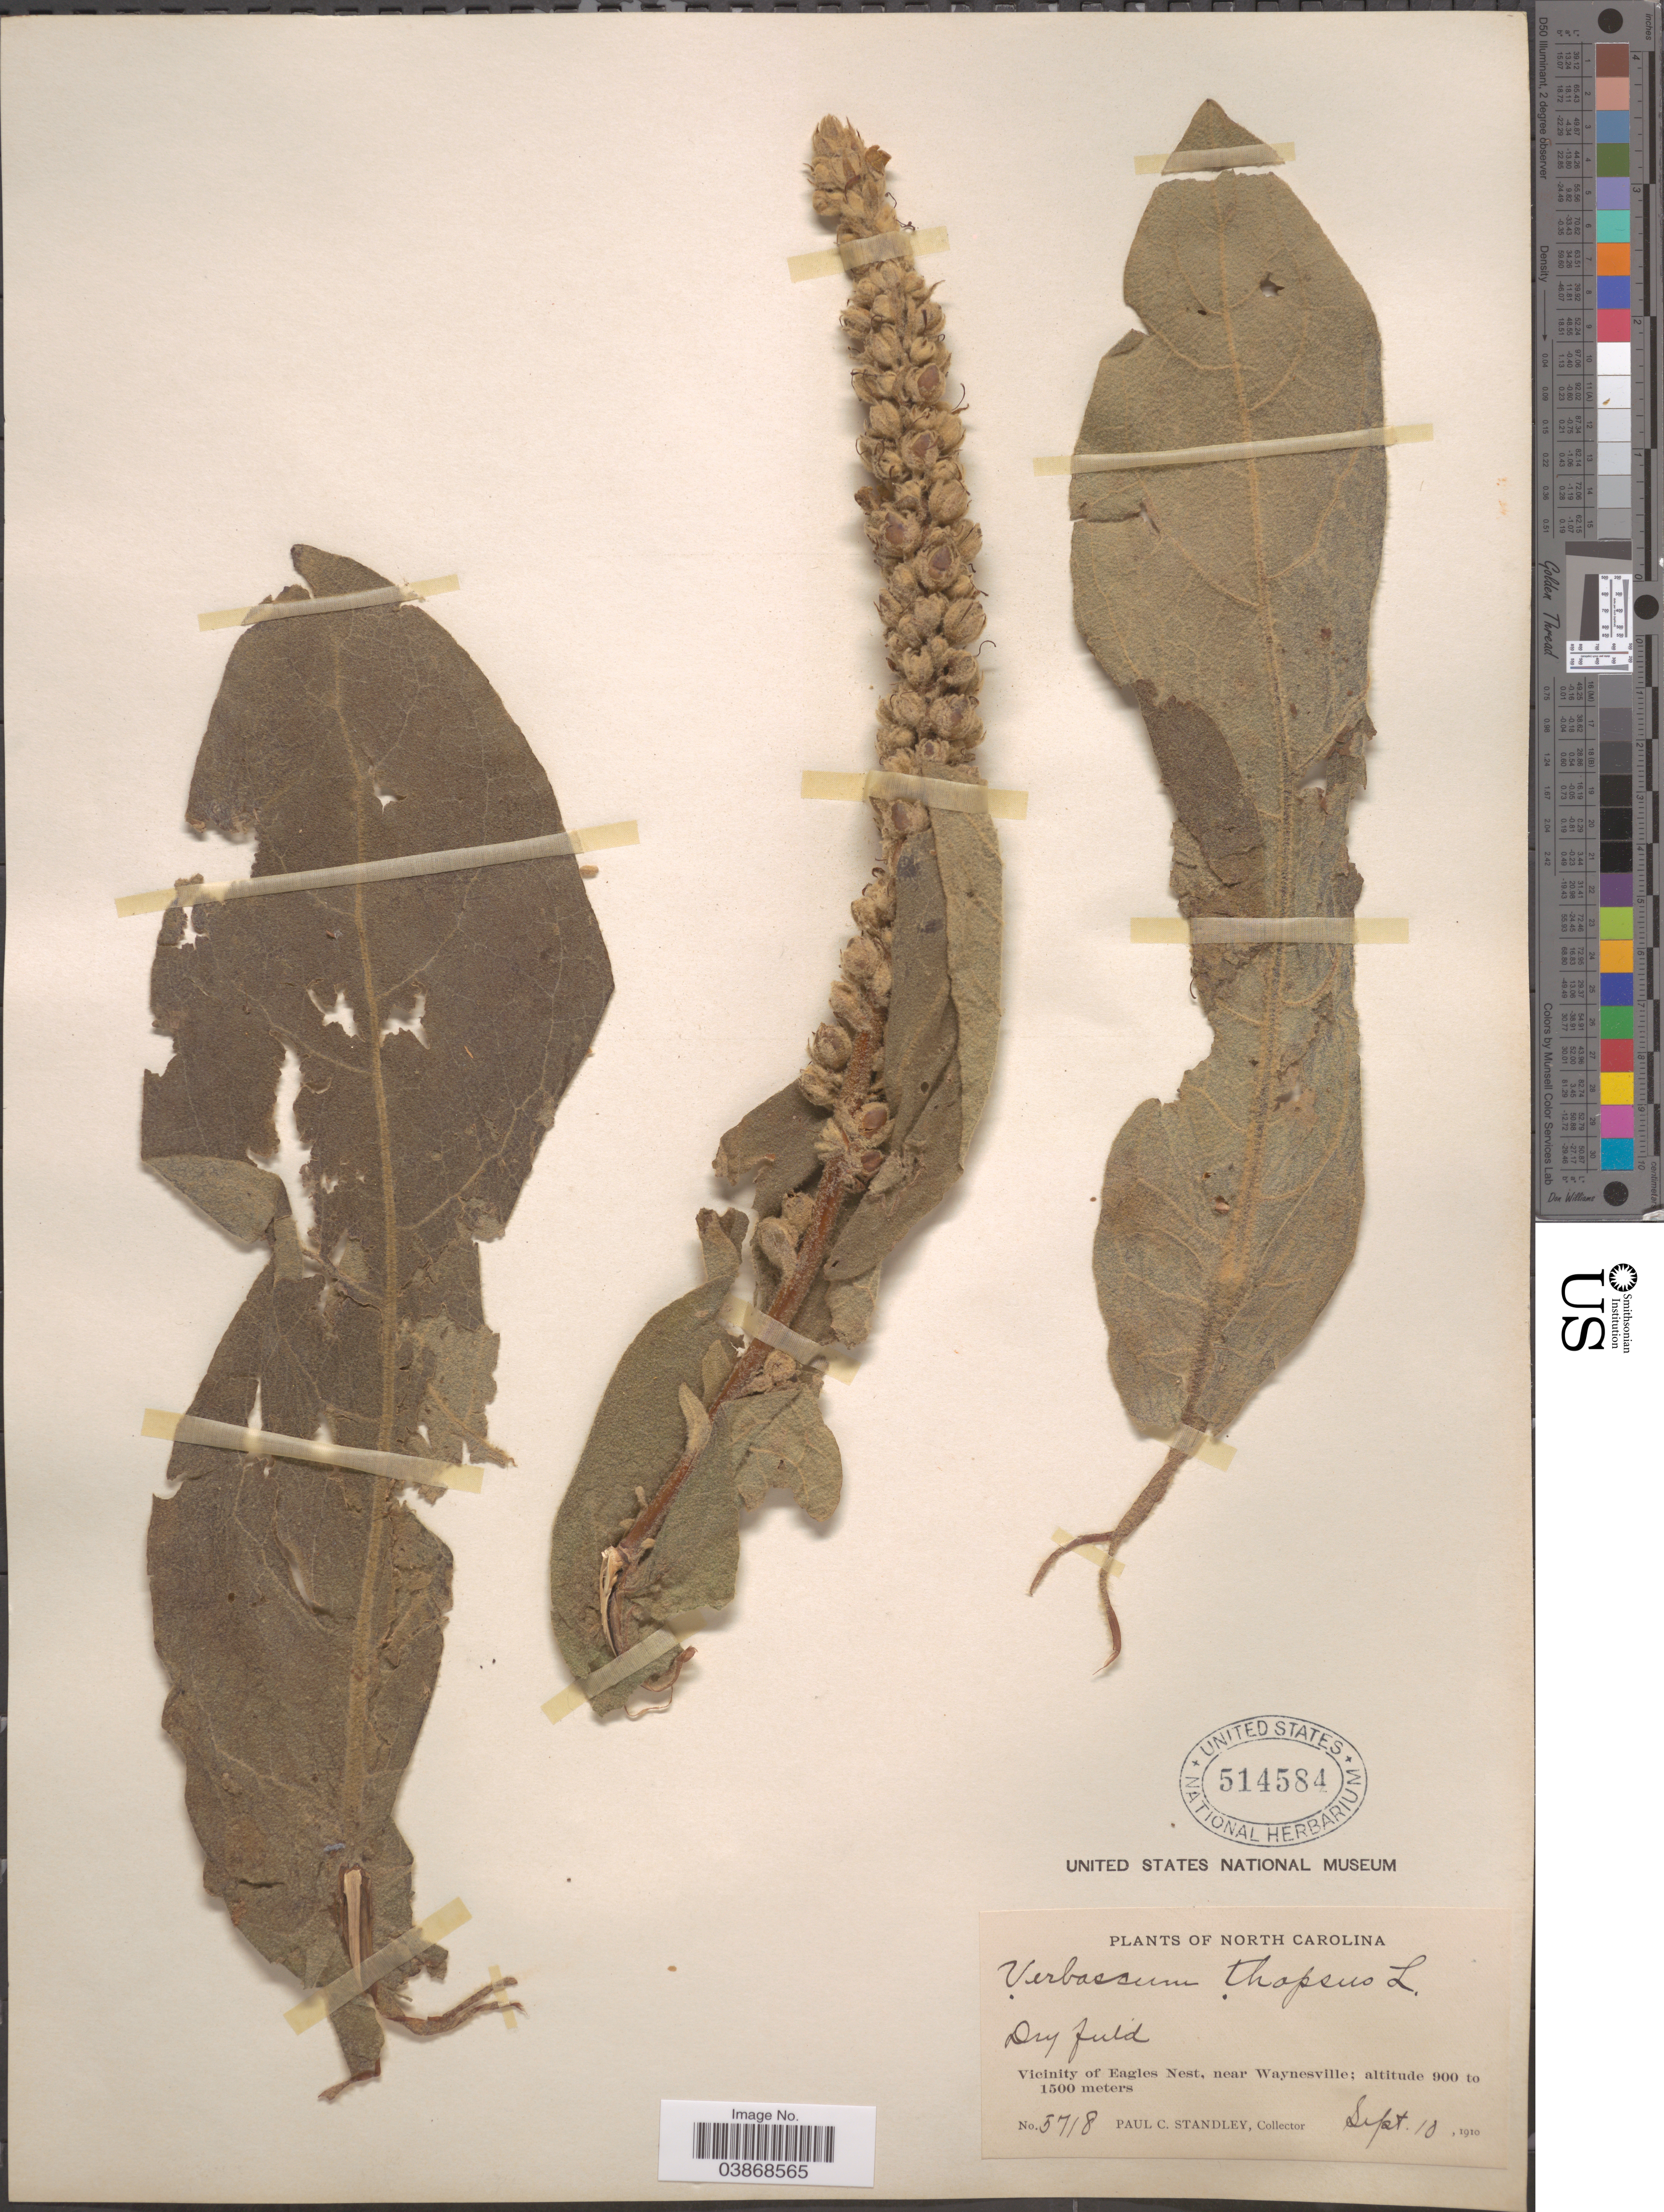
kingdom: Plantae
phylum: Tracheophyta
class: Magnoliopsida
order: Lamiales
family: Scrophulariaceae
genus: Verbascum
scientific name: Verbascum thapsus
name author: L.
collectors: P. C. Standley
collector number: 5718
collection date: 1910-09-10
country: United States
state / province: North Carolina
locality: Vicinity of Eagles Nest, near Waynesville.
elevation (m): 900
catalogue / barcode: US 514584